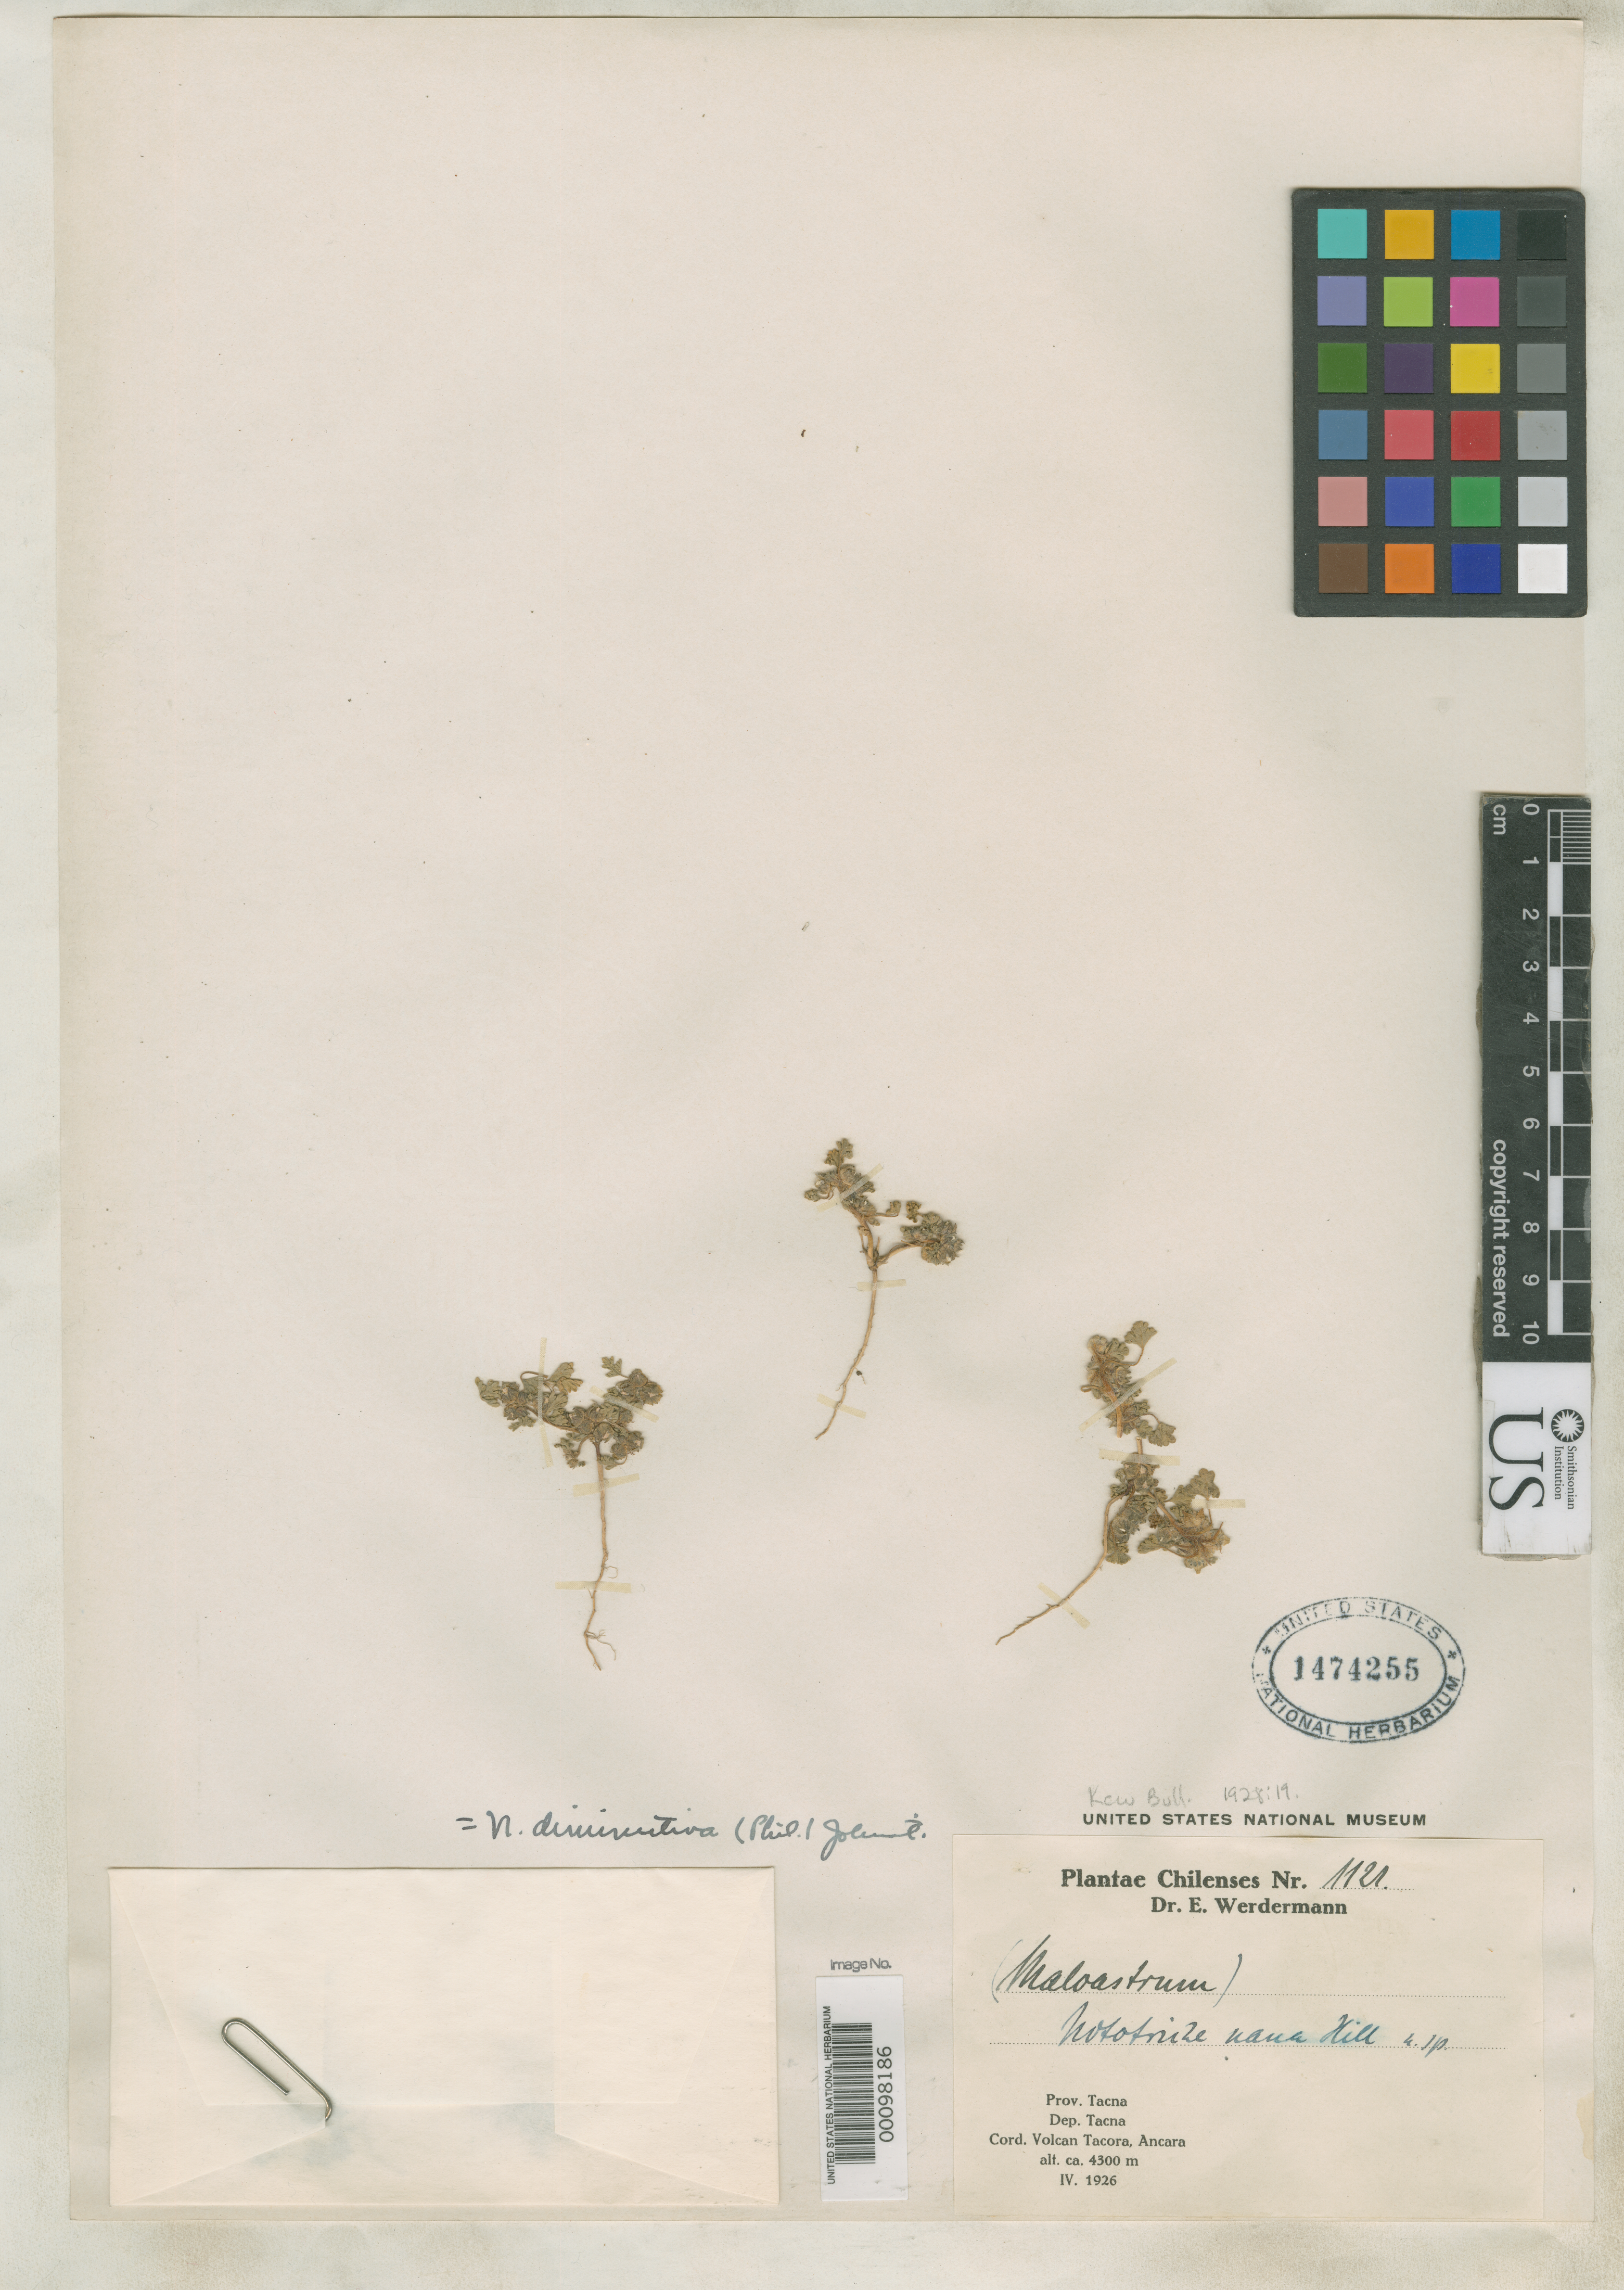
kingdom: Plantae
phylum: Tracheophyta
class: Magnoliopsida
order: Malvales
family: Malvaceae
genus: Nototriche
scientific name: Nototriche nana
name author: A.W. Hill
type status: Isotype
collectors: E. Werdermann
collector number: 1121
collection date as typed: Apr 1926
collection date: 1926-04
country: Chile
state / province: Tarapacá (I)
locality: Cordillera Volcan Tacora, Ancara.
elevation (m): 4300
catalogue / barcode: US 1474255